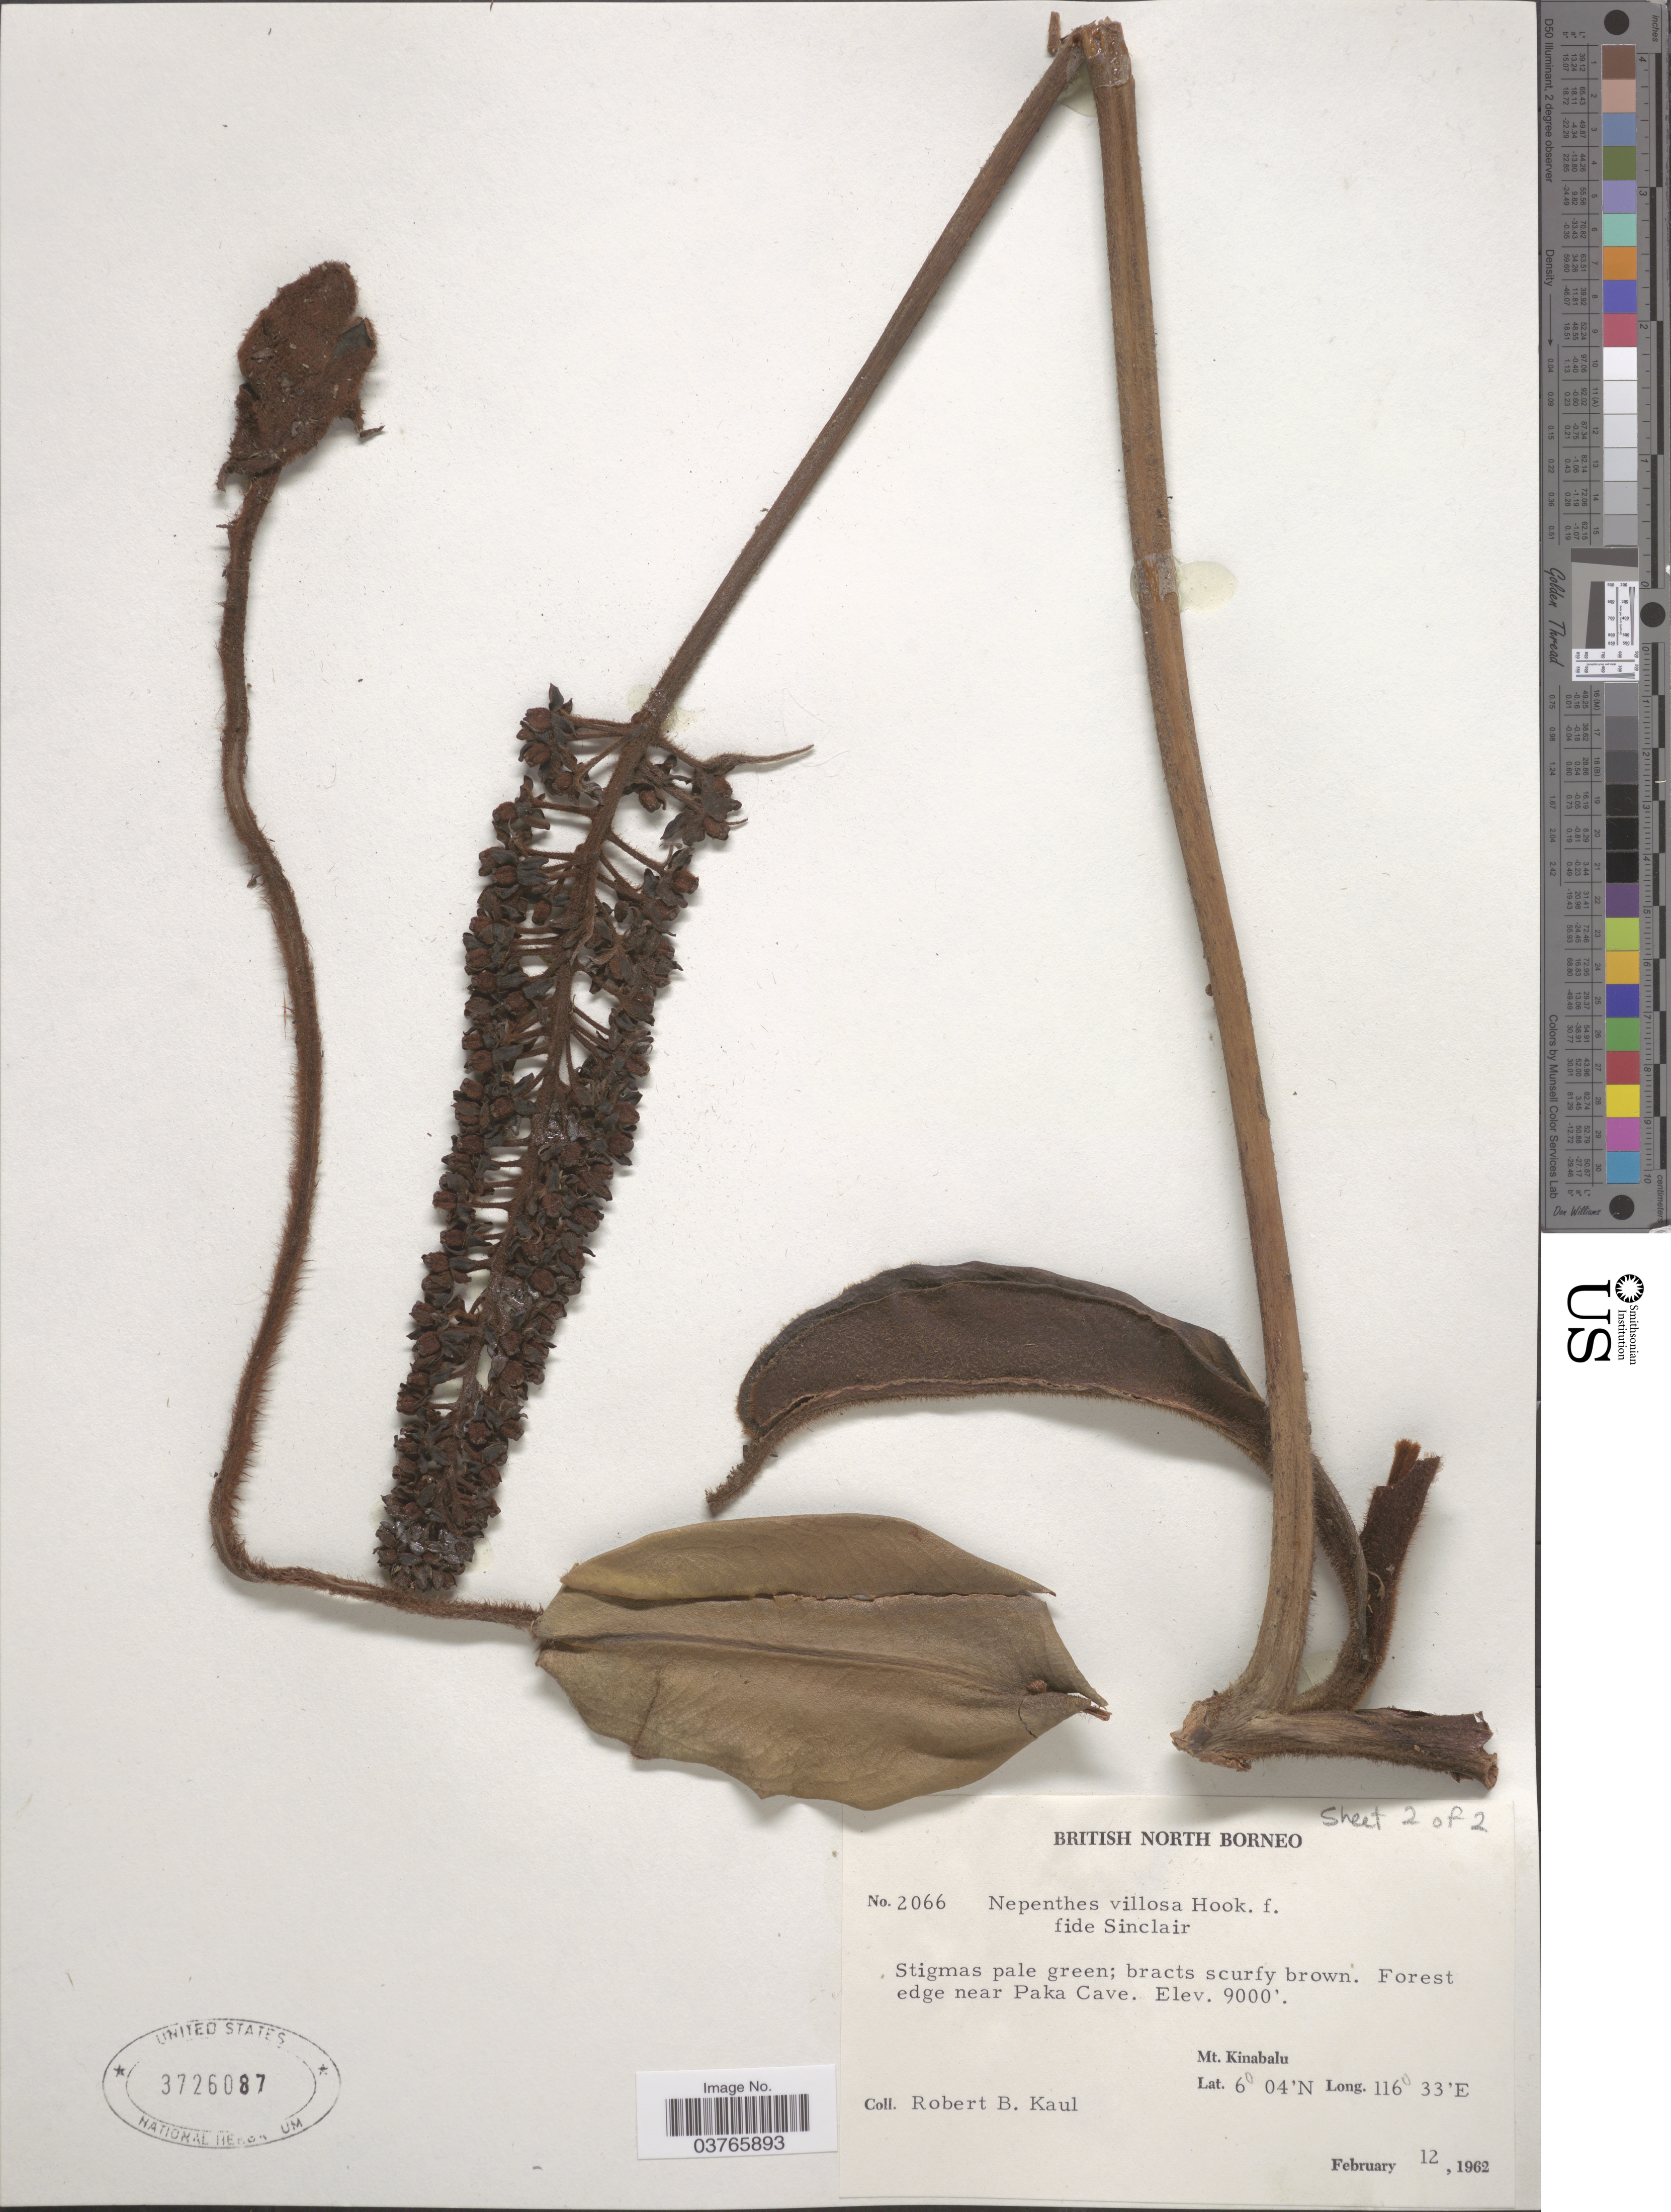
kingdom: Plantae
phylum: Tracheophyta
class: Magnoliopsida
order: Caryophyllales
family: Nepenthaceae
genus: Nepenthes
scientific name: Nepenthes villosa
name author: Hook. f.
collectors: R. Kaul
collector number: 2066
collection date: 1962-02-12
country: Malaysia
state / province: Sabah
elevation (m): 2743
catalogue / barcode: US 3726087